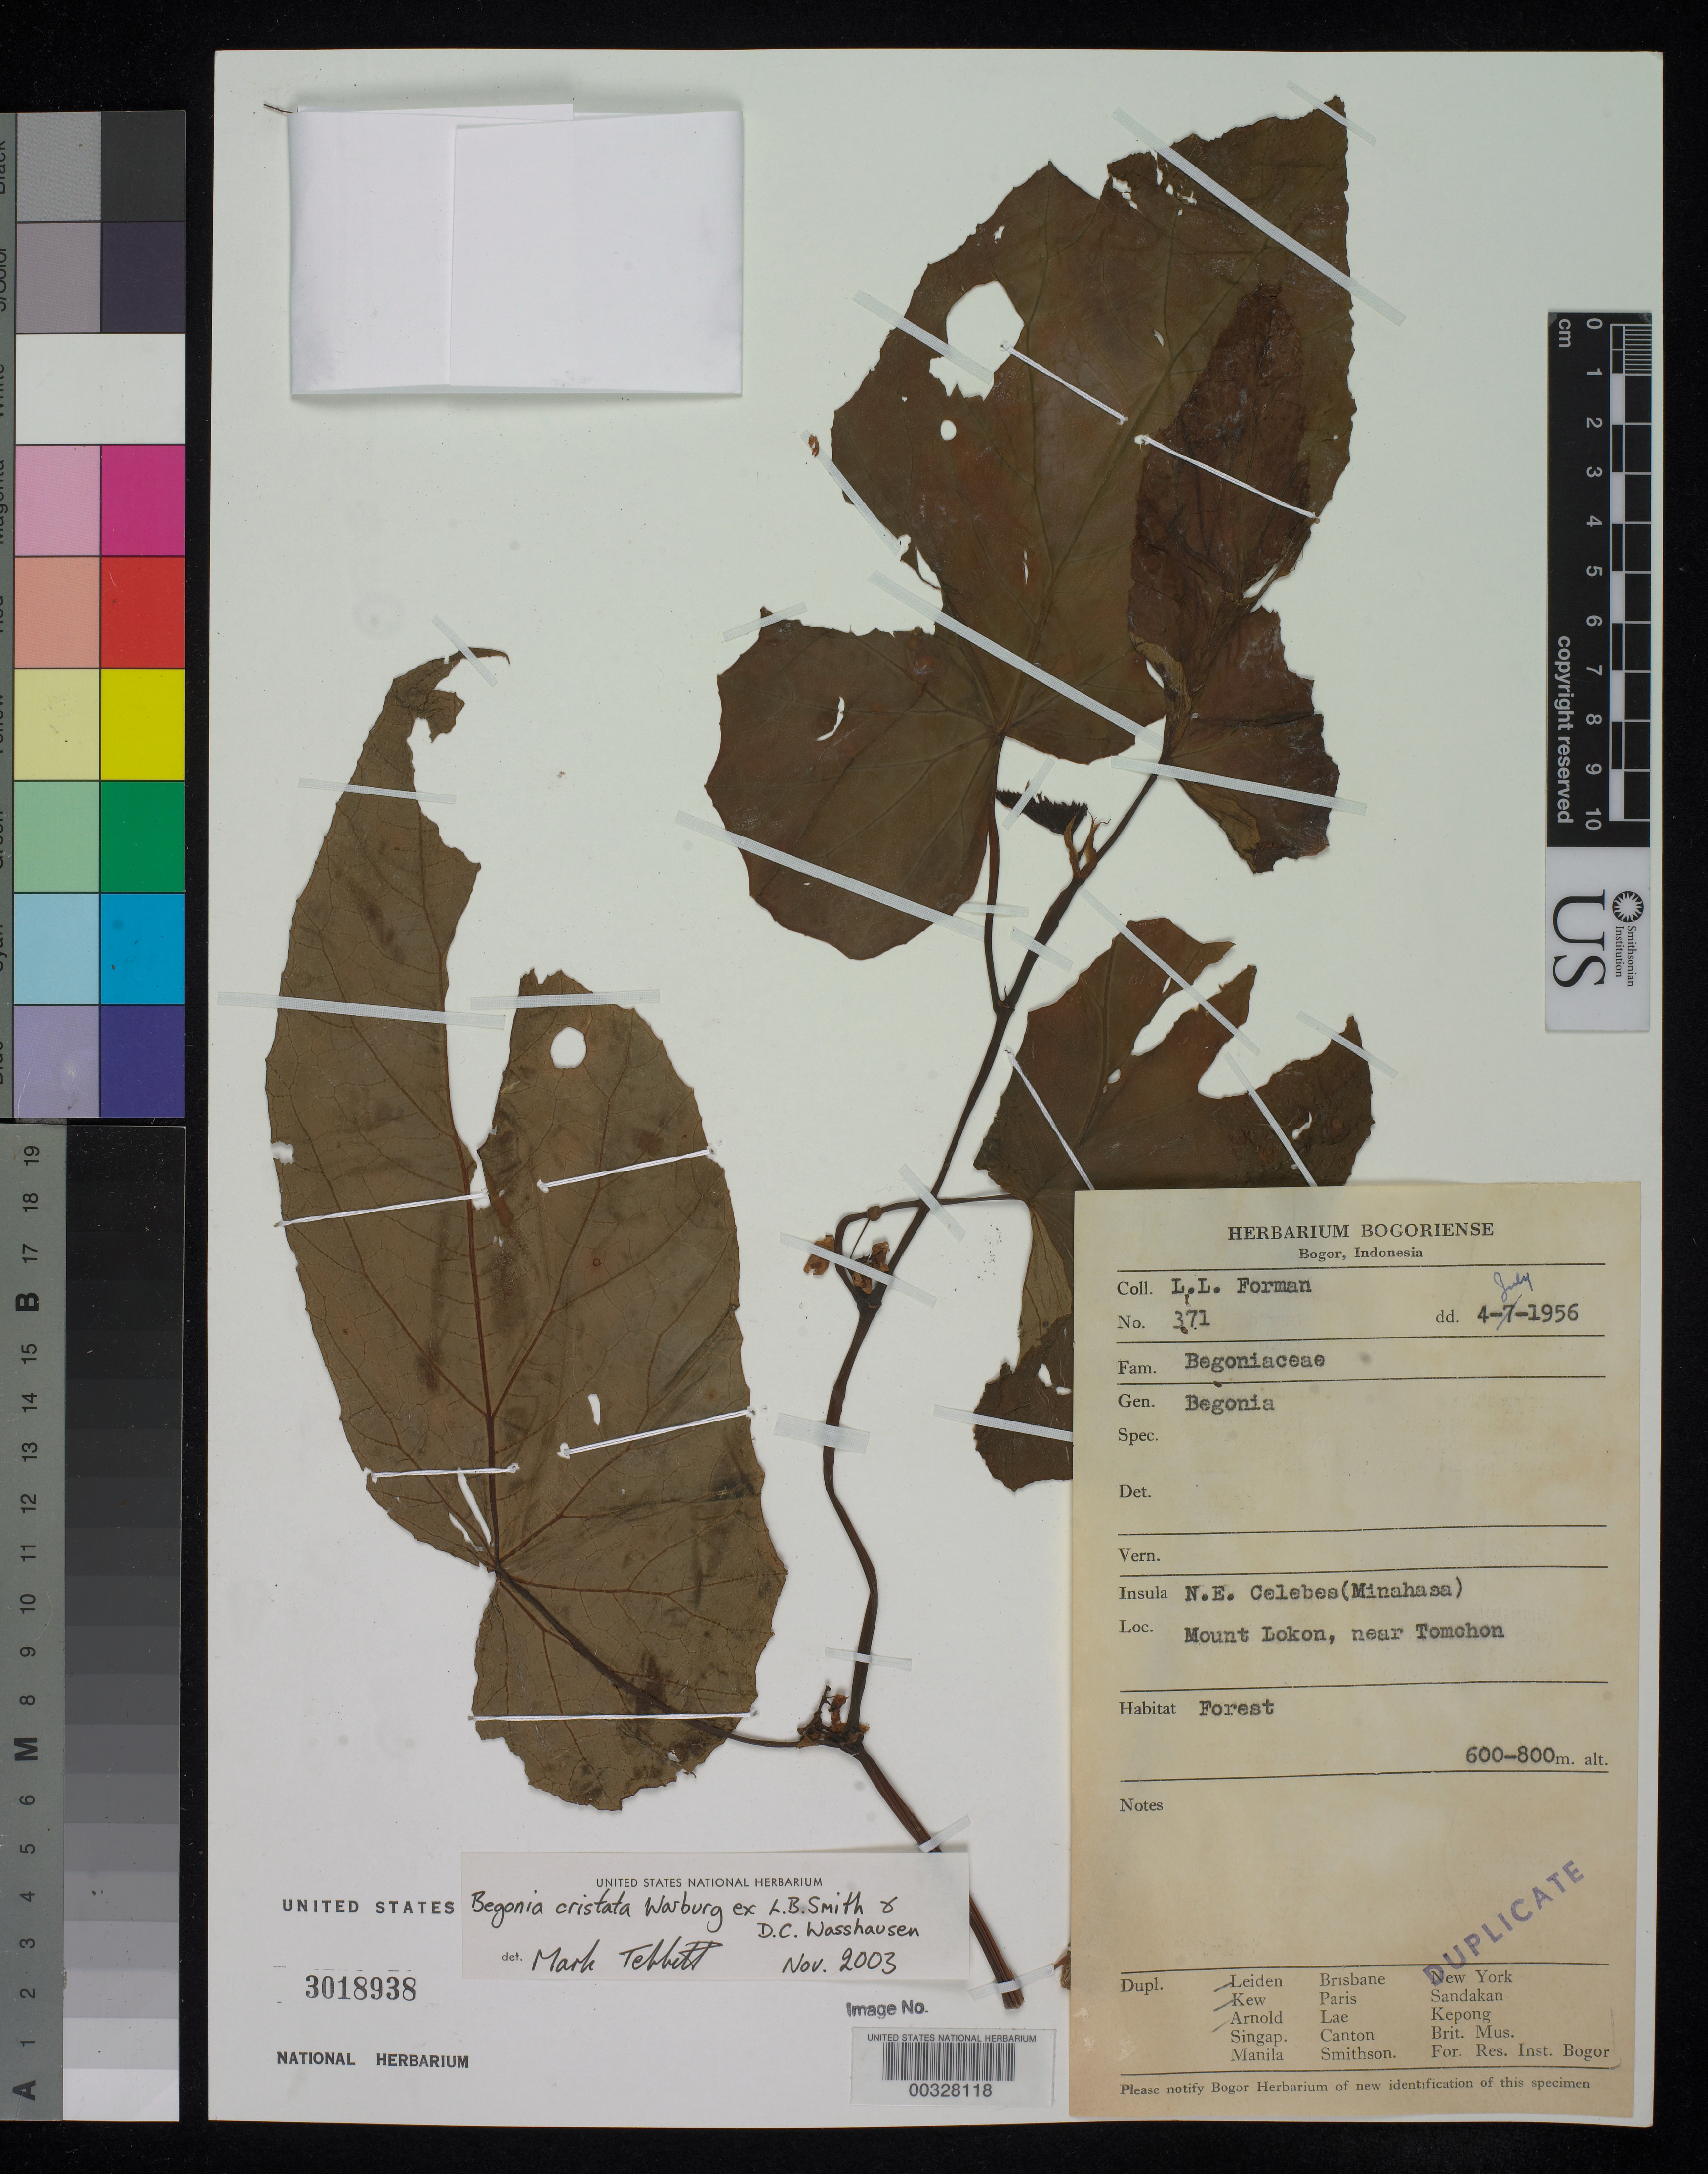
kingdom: Plantae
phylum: Tracheophyta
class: Magnoliopsida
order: Cucurbitales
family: Begoniaceae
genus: Begonia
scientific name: Begonia cristata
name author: Warb. ex L.B. Sm. & Wassh.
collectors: L. Forman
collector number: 371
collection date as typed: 04 Jul 1956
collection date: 1956-07-04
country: Indonesia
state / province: Sulawesi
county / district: Sulawesi Utara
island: Sulawesi [Celebes]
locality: Mount Lokon, near Tomchon, Munahasa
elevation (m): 600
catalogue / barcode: US 3018938